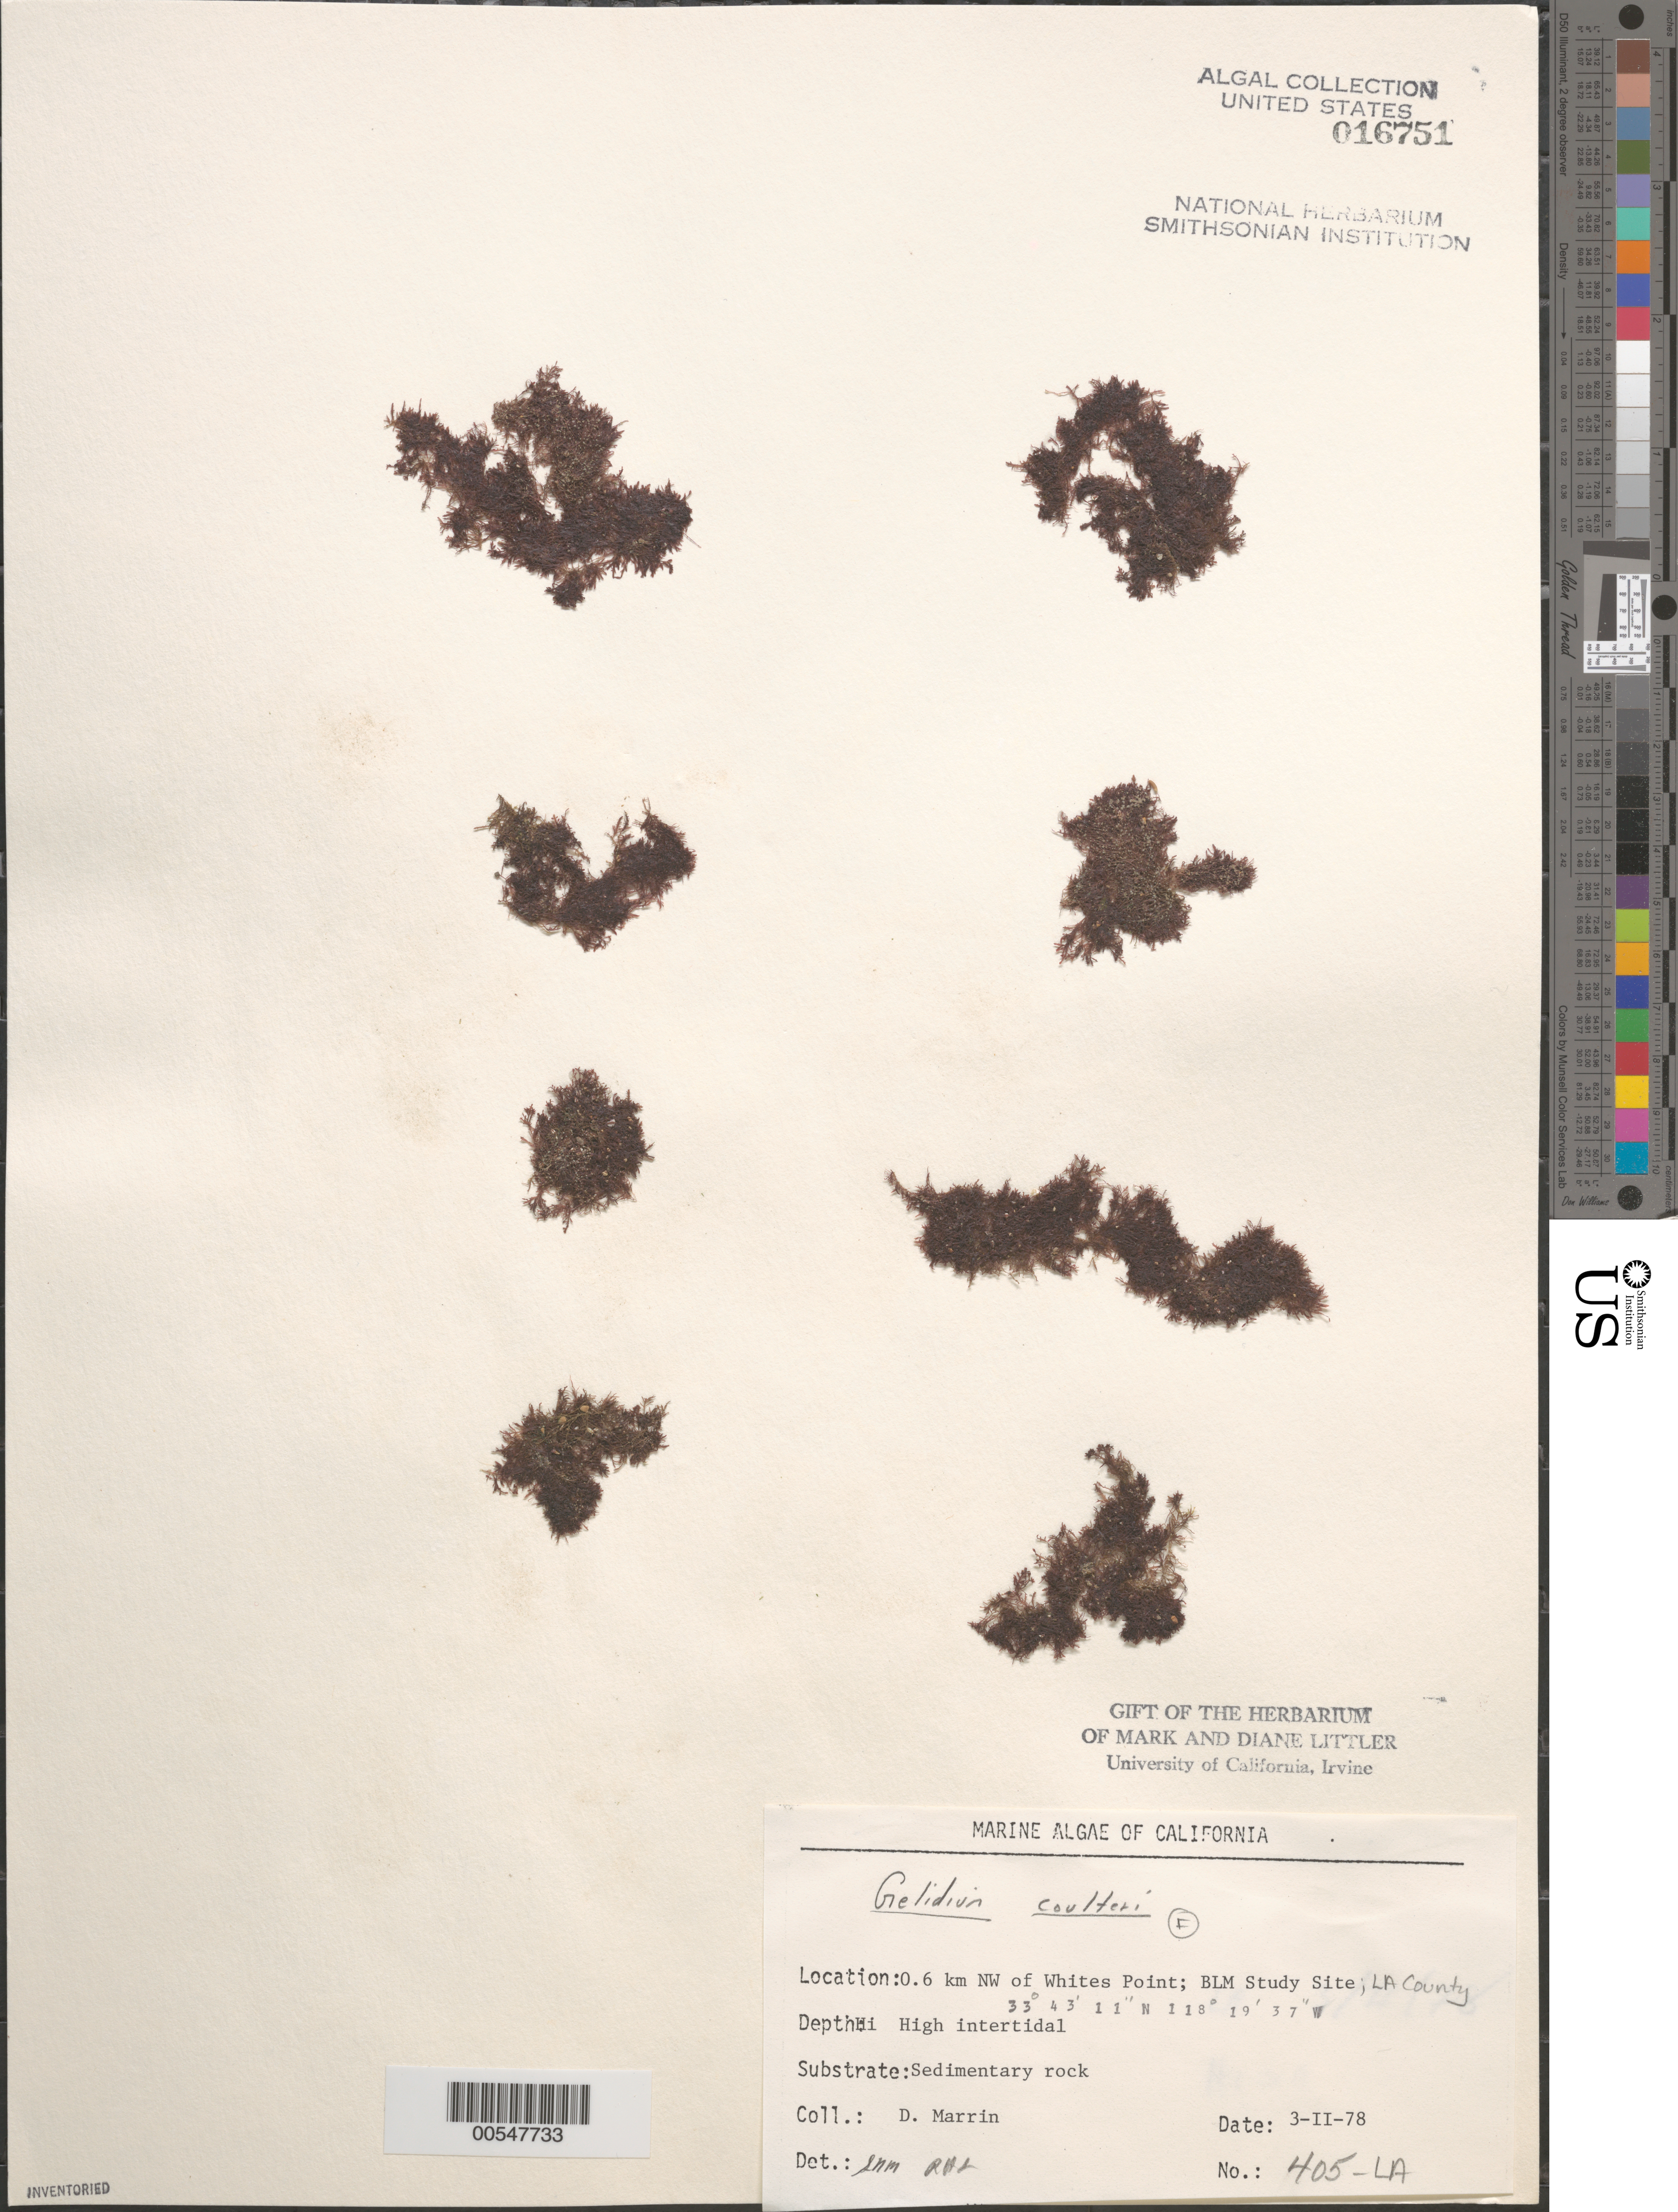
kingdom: Plantae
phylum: Rhodophyta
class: Florideophyceae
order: Gelidiales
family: Gelidiaceae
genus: Gelidium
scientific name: Gelidium coulteri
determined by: Murray, S. N.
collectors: D. Marrin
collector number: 405-la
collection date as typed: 03 Feb 1978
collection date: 1978-02-03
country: United States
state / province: California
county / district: Los Angeles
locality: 0.6 km northwest of Whites Point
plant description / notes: BLM-SOCALBIGHT Rocky Intertidal Survey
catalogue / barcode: US 16751